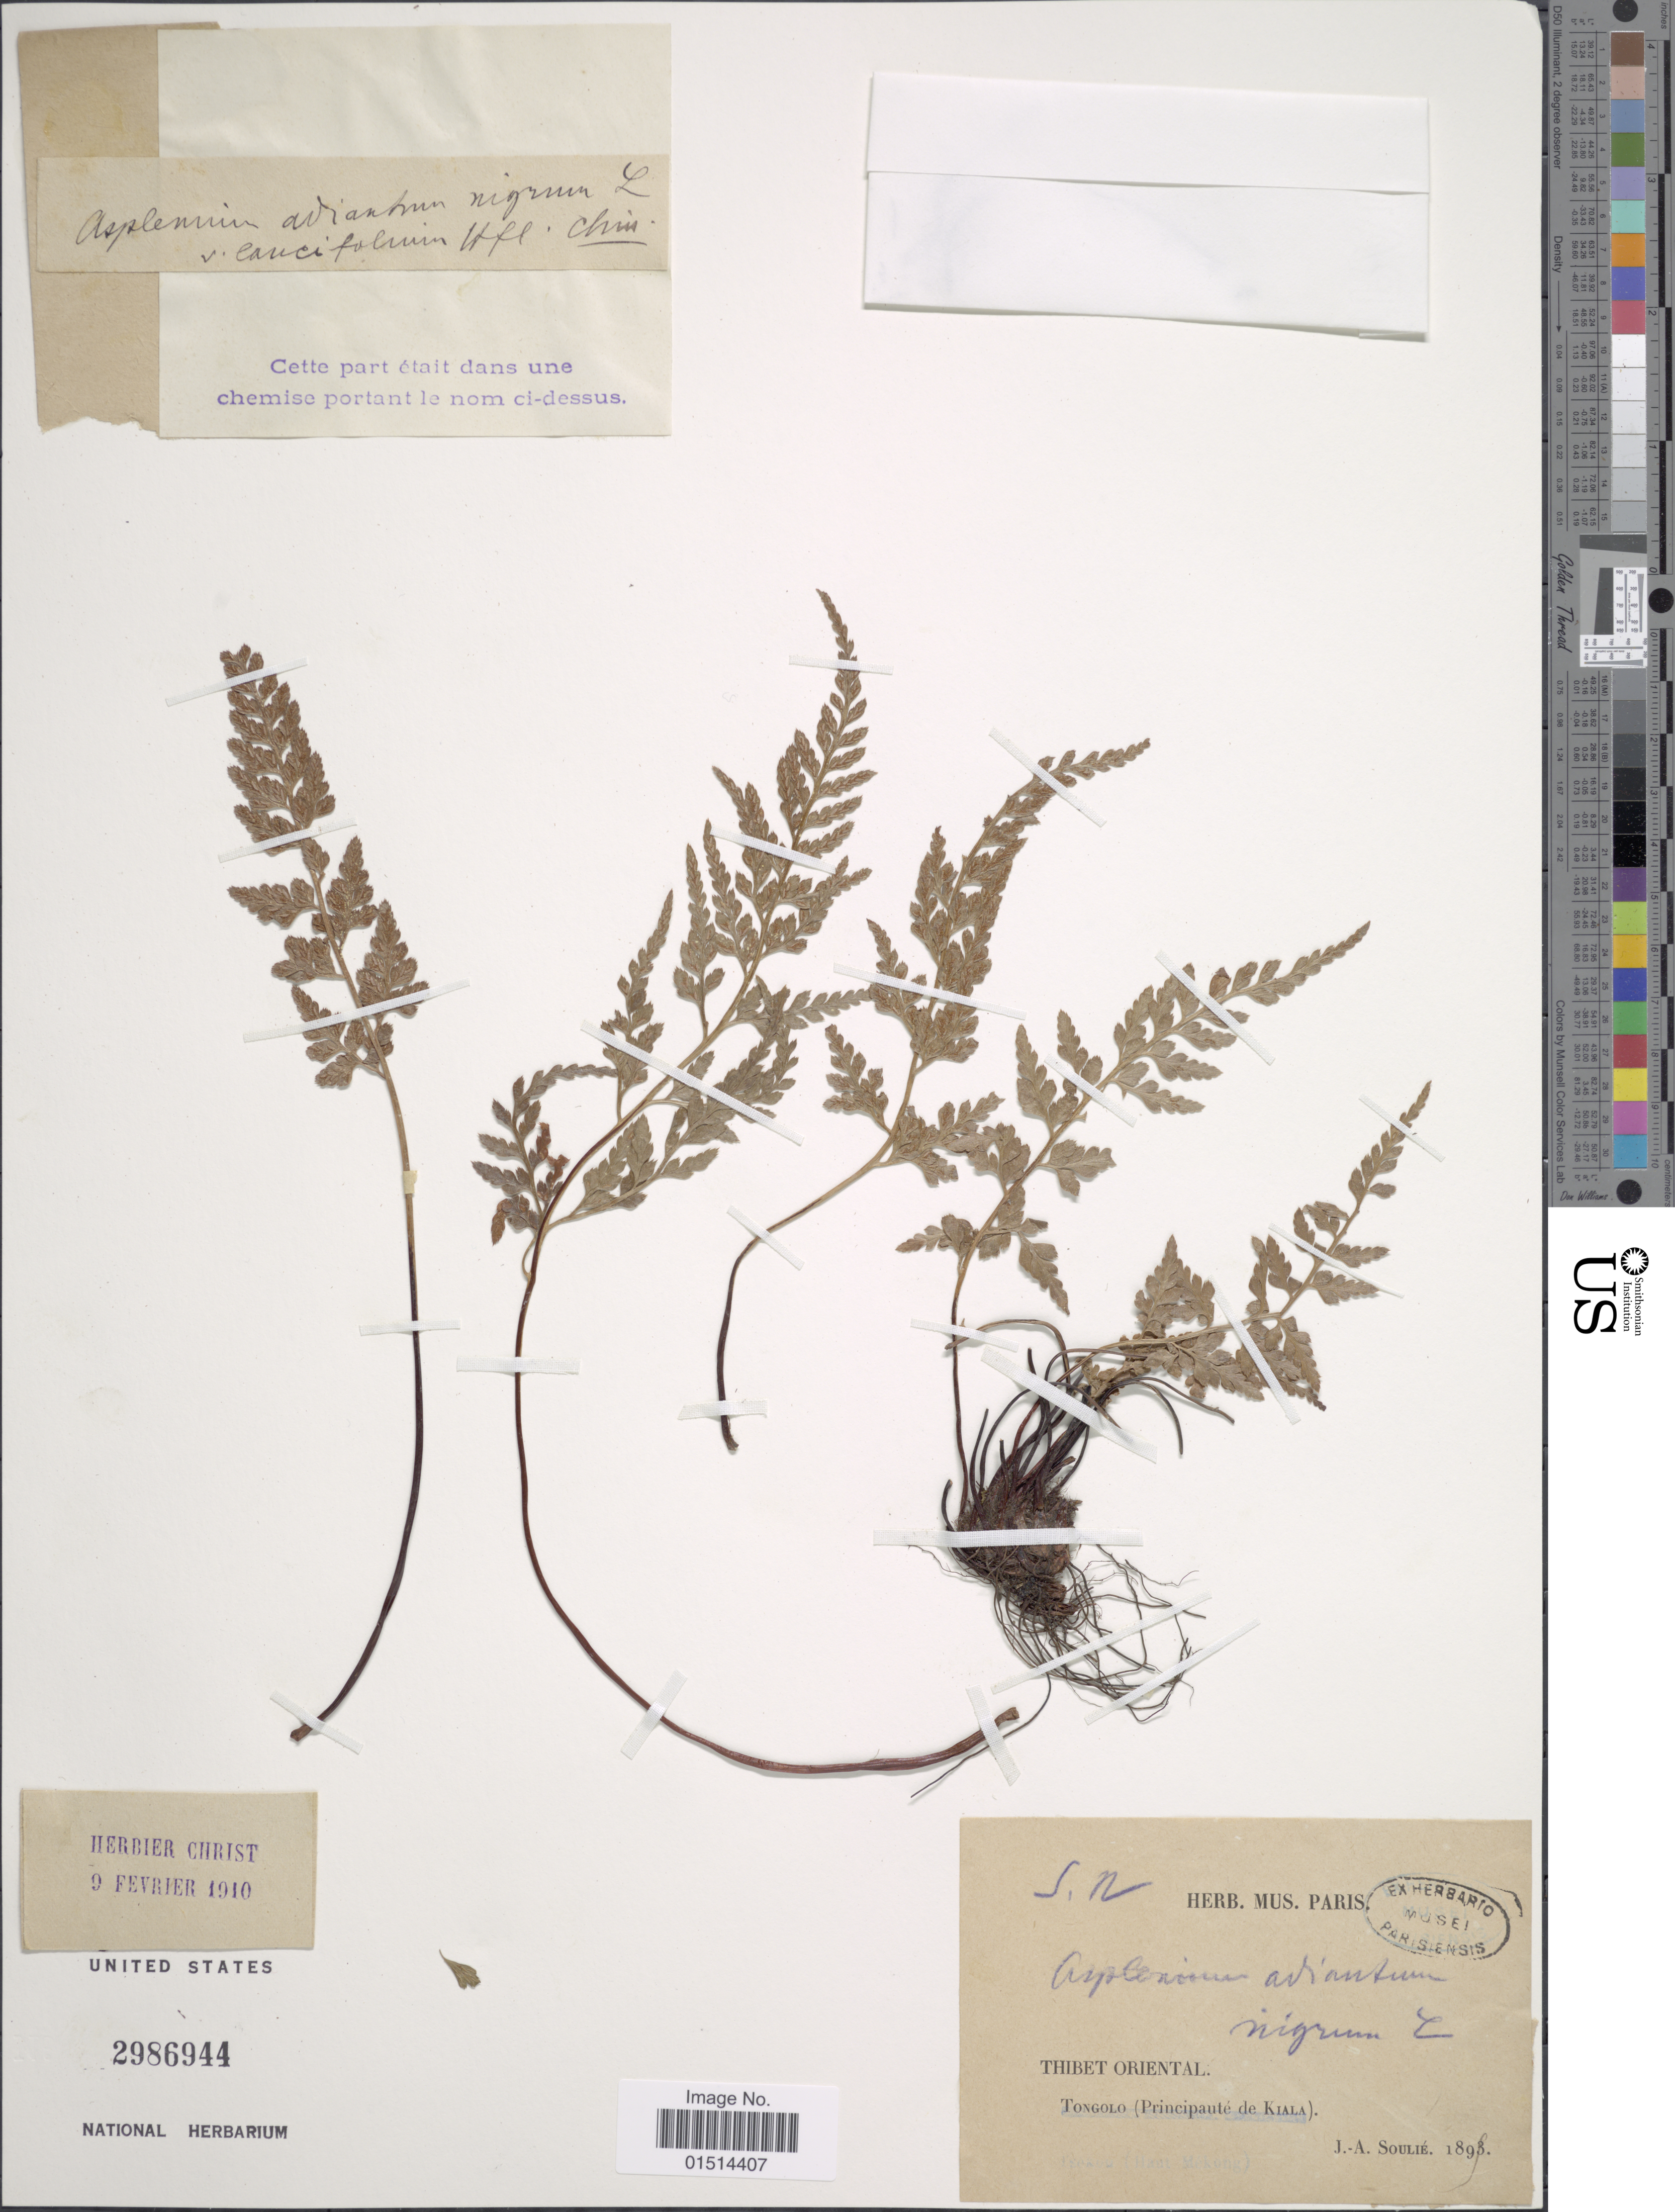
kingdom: Plantae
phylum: Tracheophyta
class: Polypodiopsida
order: Polypodiales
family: Aspleniaceae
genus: Asplenium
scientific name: Asplenium adiantum-nigrum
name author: L.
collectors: J. Soulie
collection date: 1893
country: China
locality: Thibet Orientel, Tongolo (Principaute de Kiala)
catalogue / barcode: US 2986944